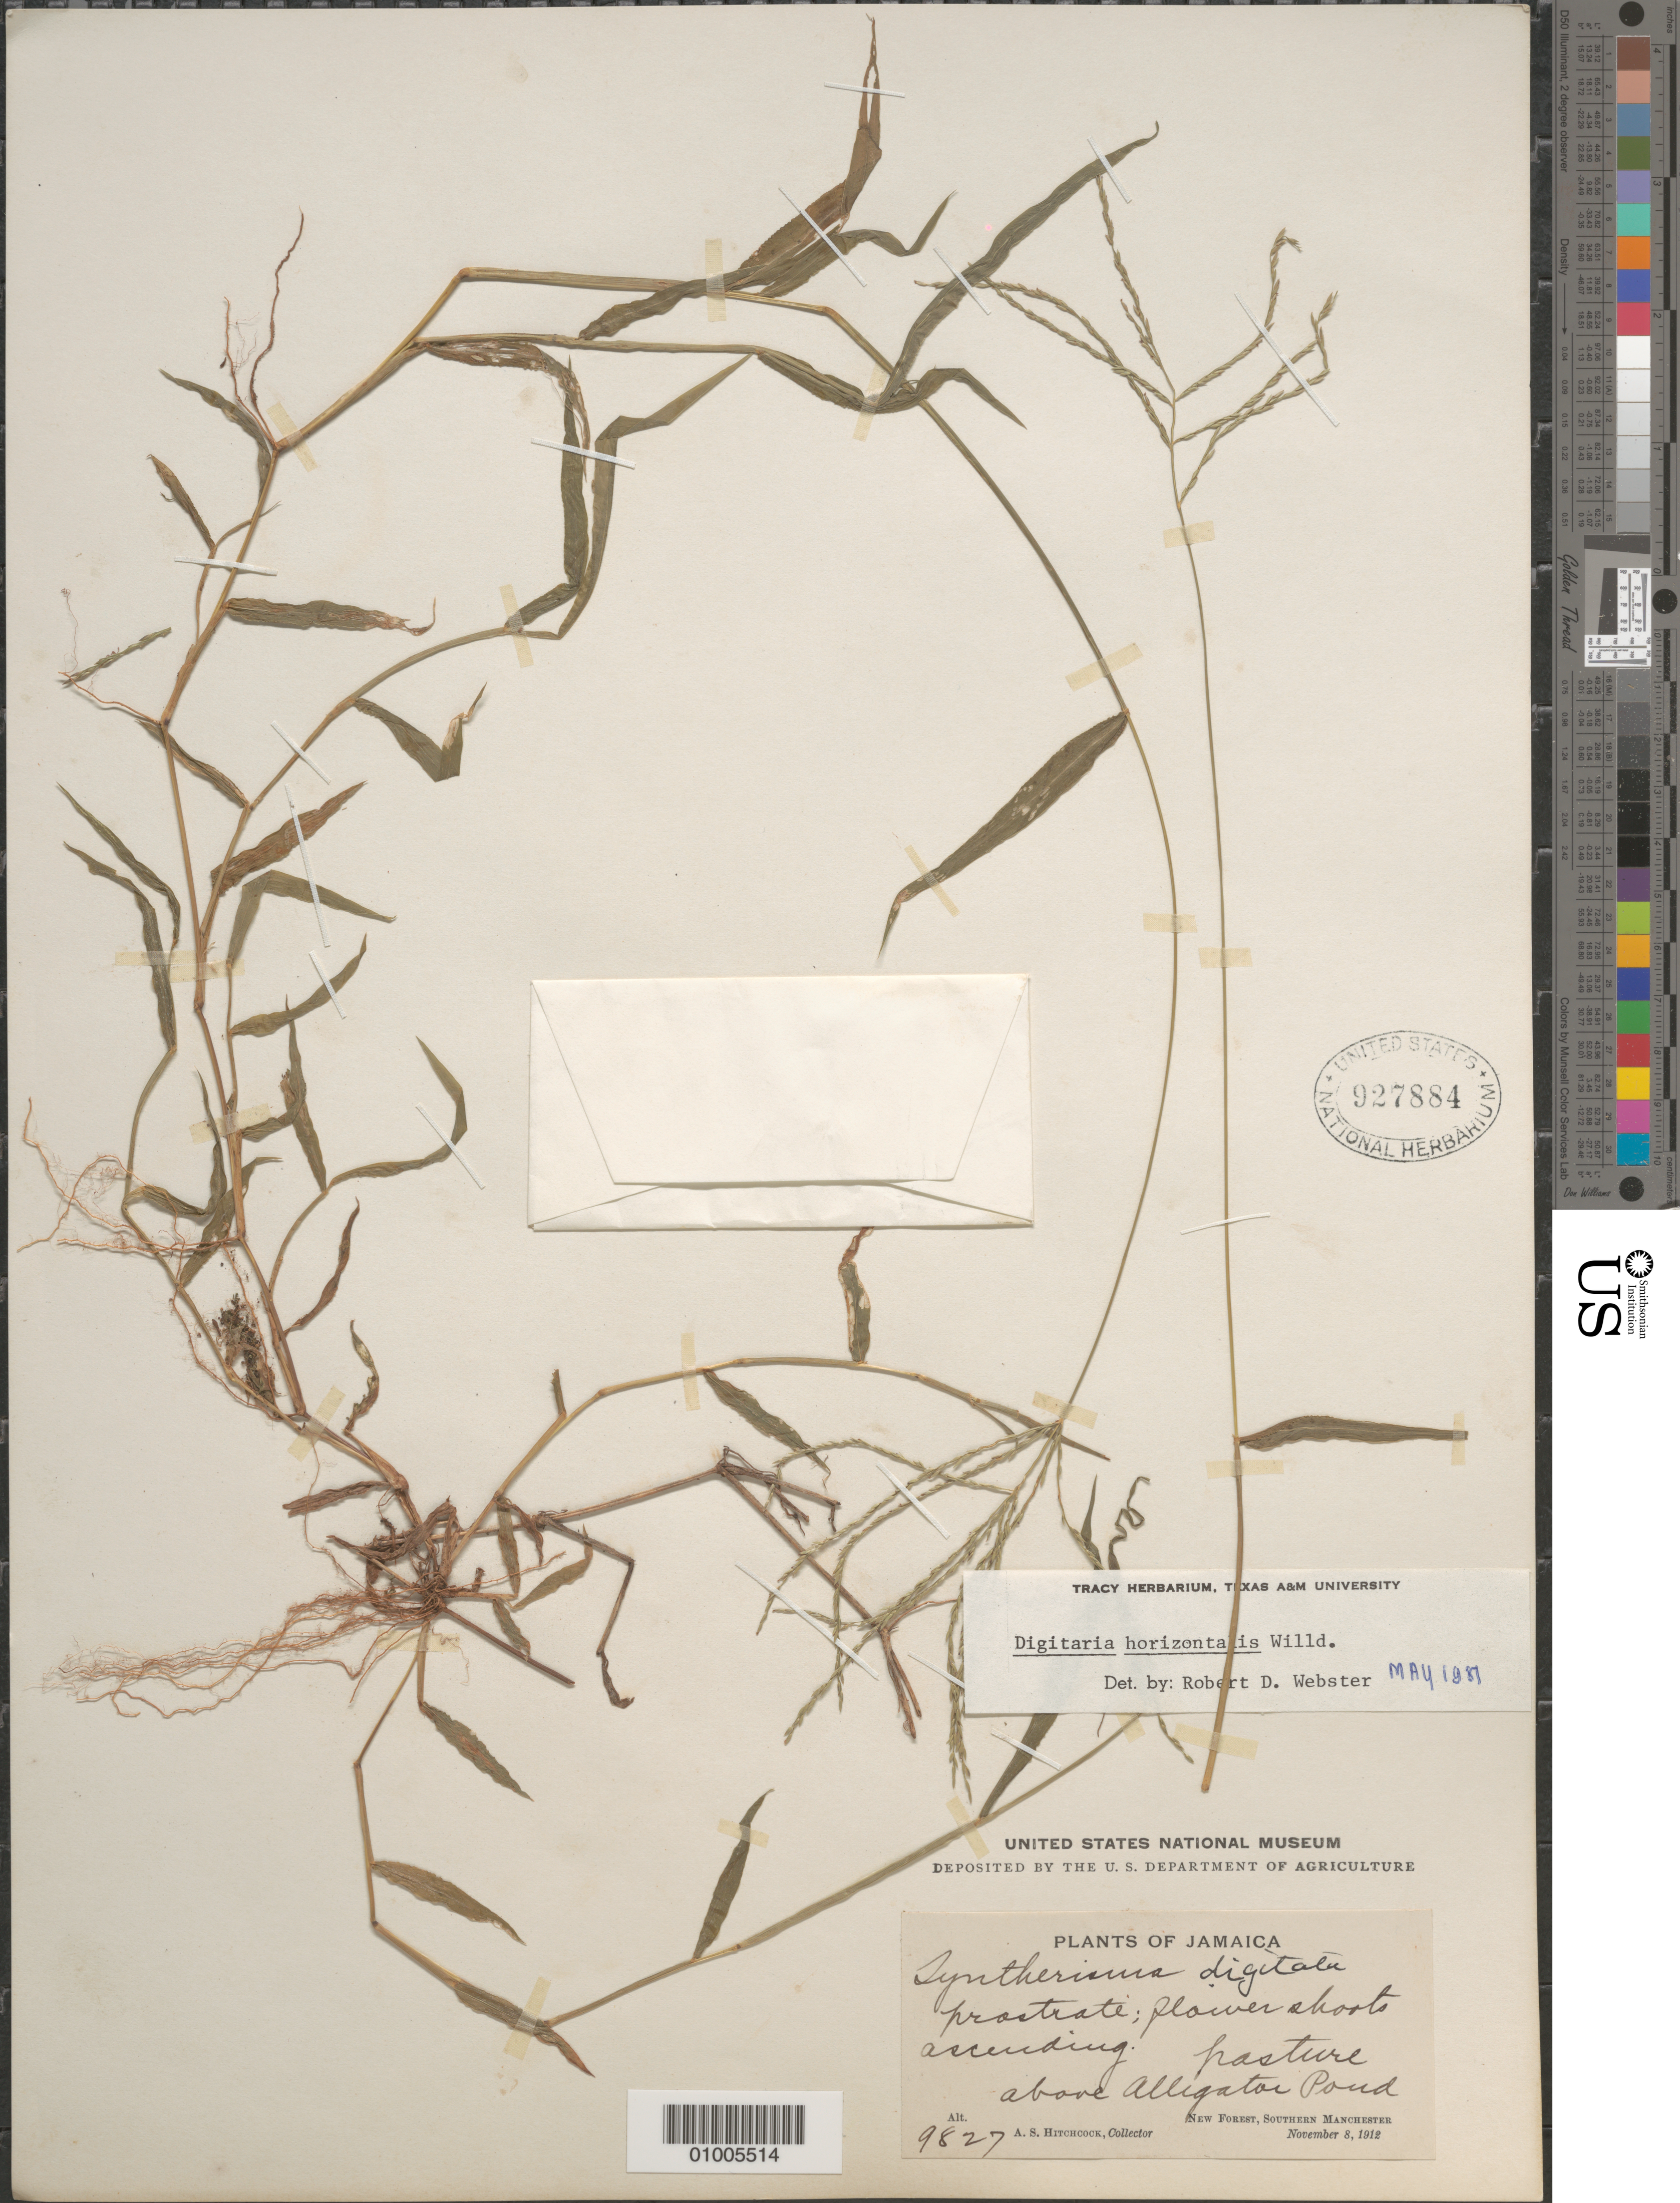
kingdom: Plantae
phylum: Tracheophyta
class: Liliopsida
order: Poales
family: Poaceae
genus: Digitaria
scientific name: Digitaria horizontalis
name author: Willd.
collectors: A. S. Hitchcock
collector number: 9827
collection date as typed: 08 Nov 1912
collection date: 1912-11-08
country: Jamaica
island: Jamaica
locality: Above Aleegator Pond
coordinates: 0 N, 0 E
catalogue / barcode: US 927884